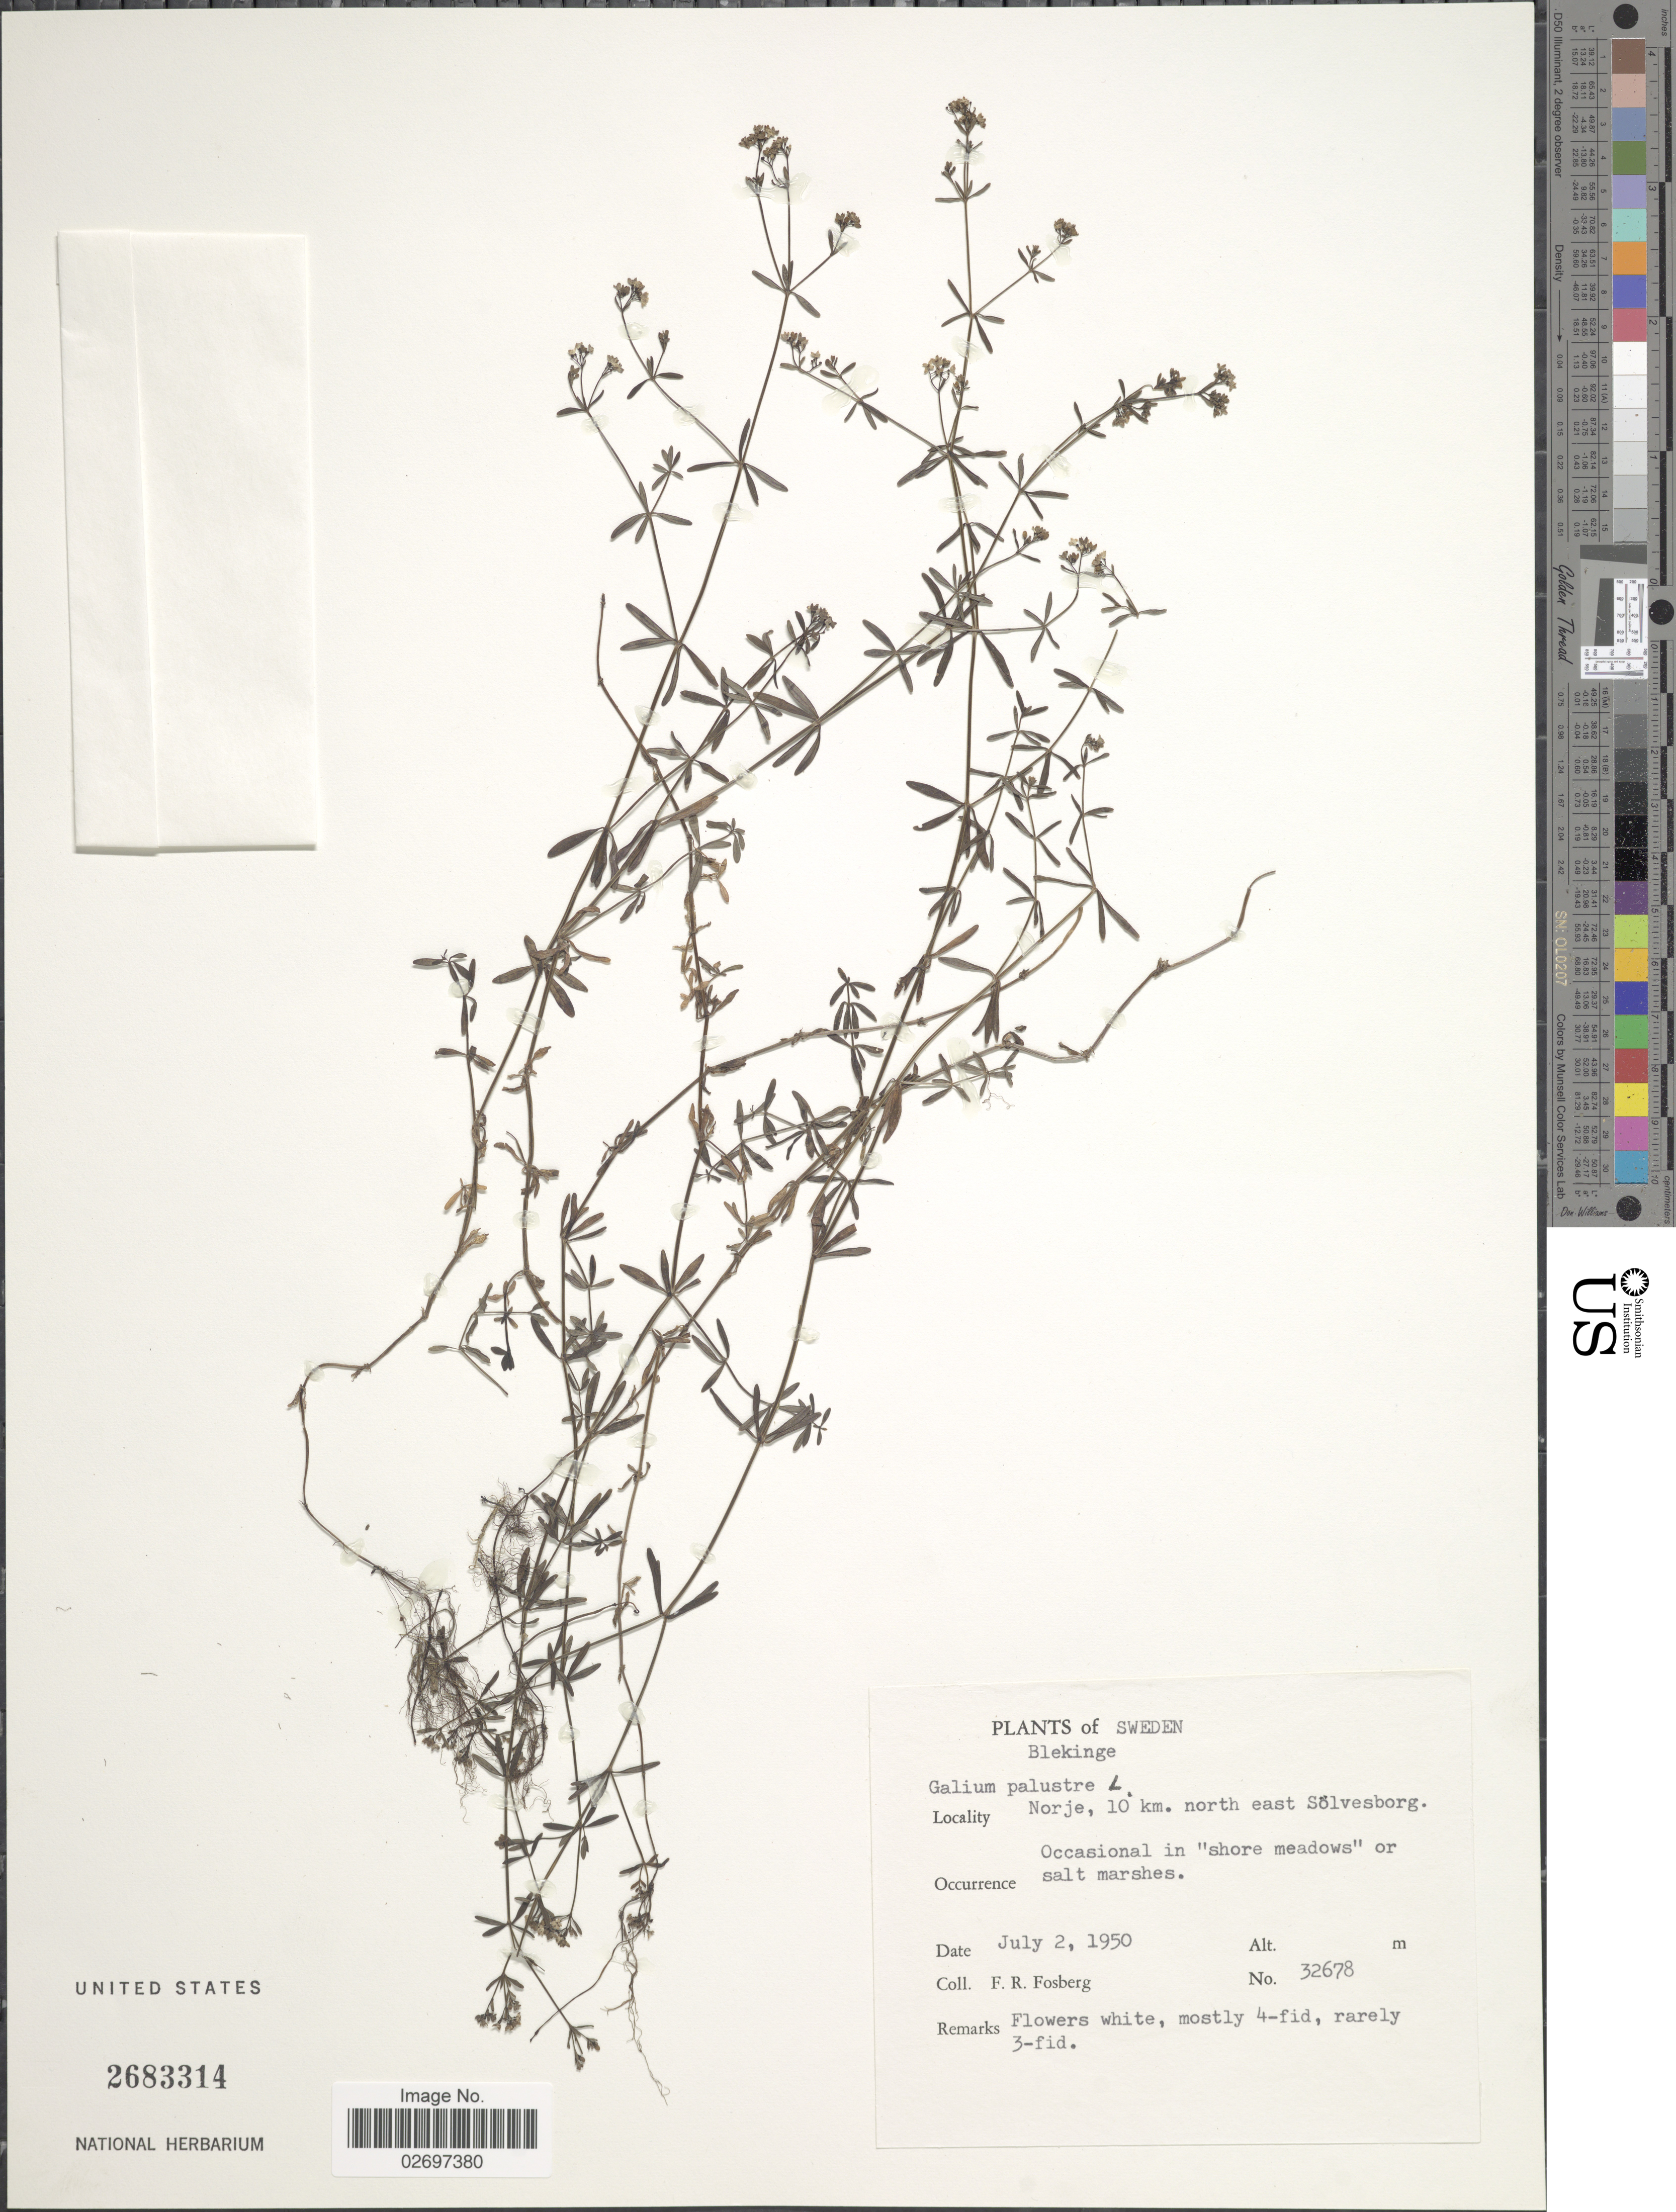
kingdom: Plantae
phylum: Tracheophyta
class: Magnoliopsida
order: Gentianales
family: Rubiaceae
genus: Galium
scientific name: Galium palustre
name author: L.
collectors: F. R. Fosberg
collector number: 32678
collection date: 1950-07-02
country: Sweden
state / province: Blekinge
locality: Norje, 10 km. north east Sölvesborg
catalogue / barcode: US 2683314